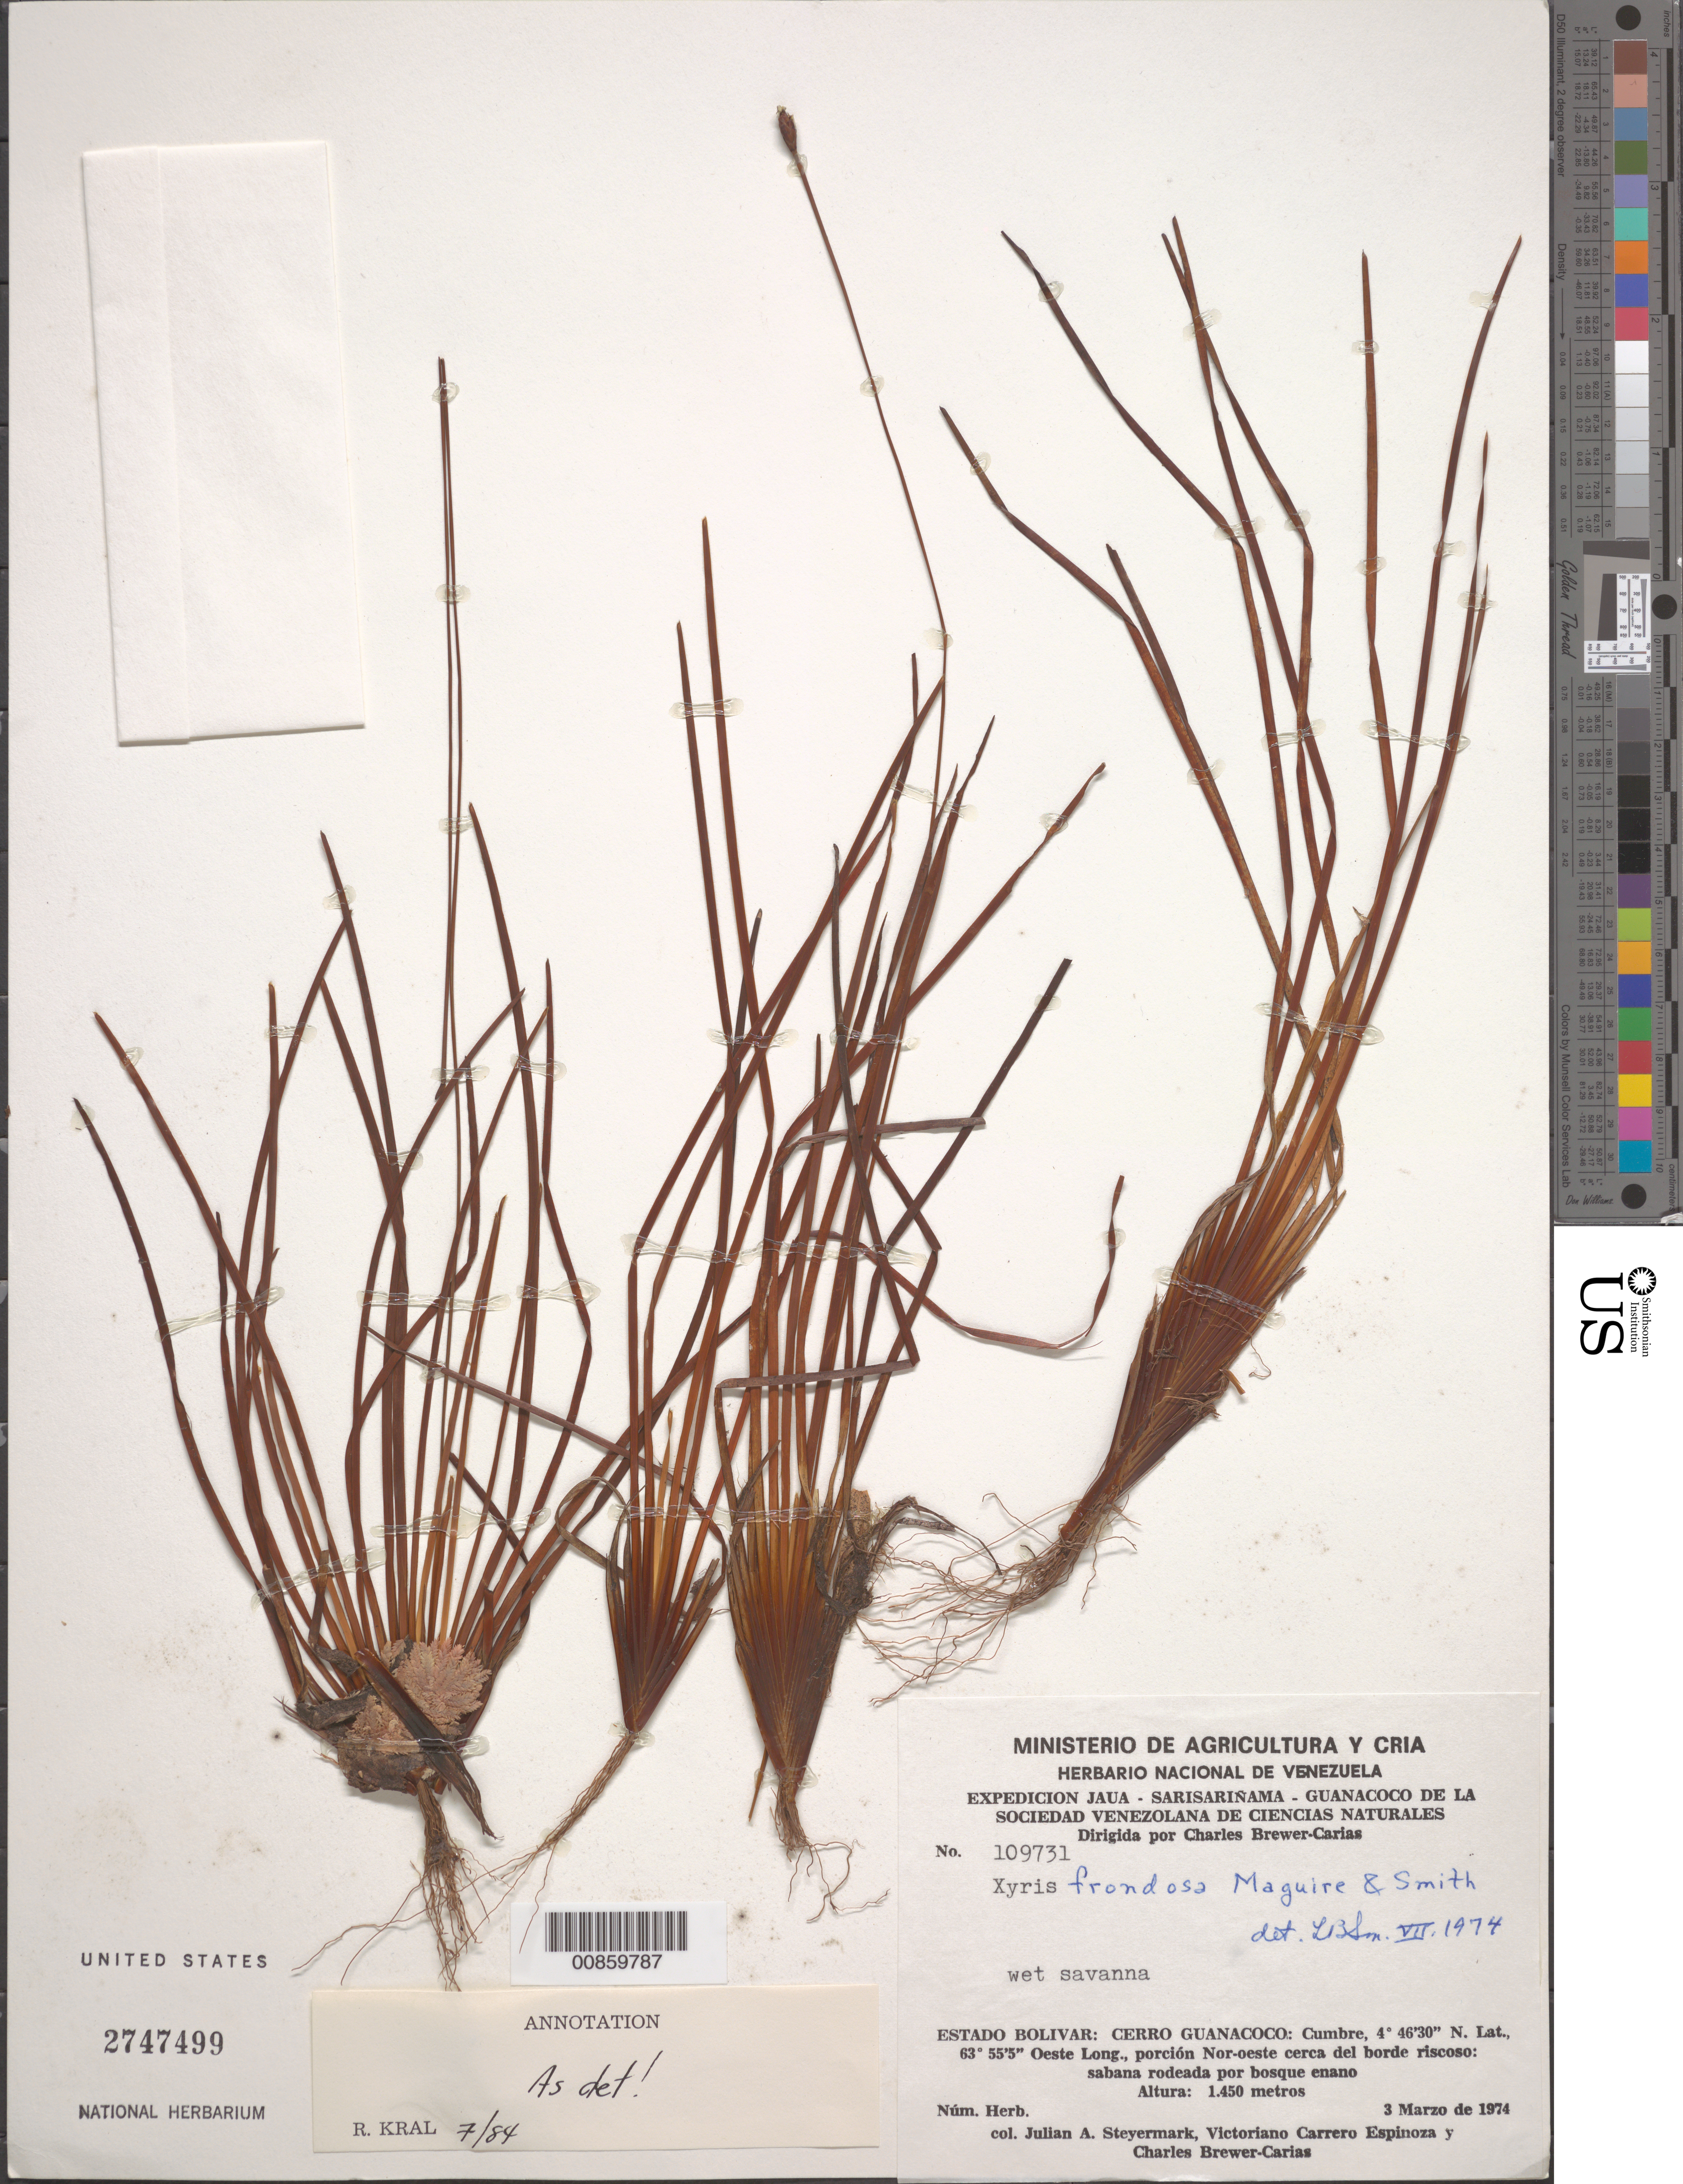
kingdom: Plantae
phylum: Tracheophyta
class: Liliopsida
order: Poales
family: Xyridaceae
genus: Xyris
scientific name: Xyris frondosa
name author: Maguire & L.B. Sm.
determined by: Kral, Robert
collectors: J. Steyermark, V. Carreño E. & C. Brewer-Carias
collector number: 109731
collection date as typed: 3-Mar-74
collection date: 1974-03-03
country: Venezuela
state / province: Bolívar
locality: Cerro Guanacoco, cumbre, porcion NE cerca del borde riscoso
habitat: Sabana rodeada por bosque enano; wet savanna.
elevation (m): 1450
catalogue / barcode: US 2747499